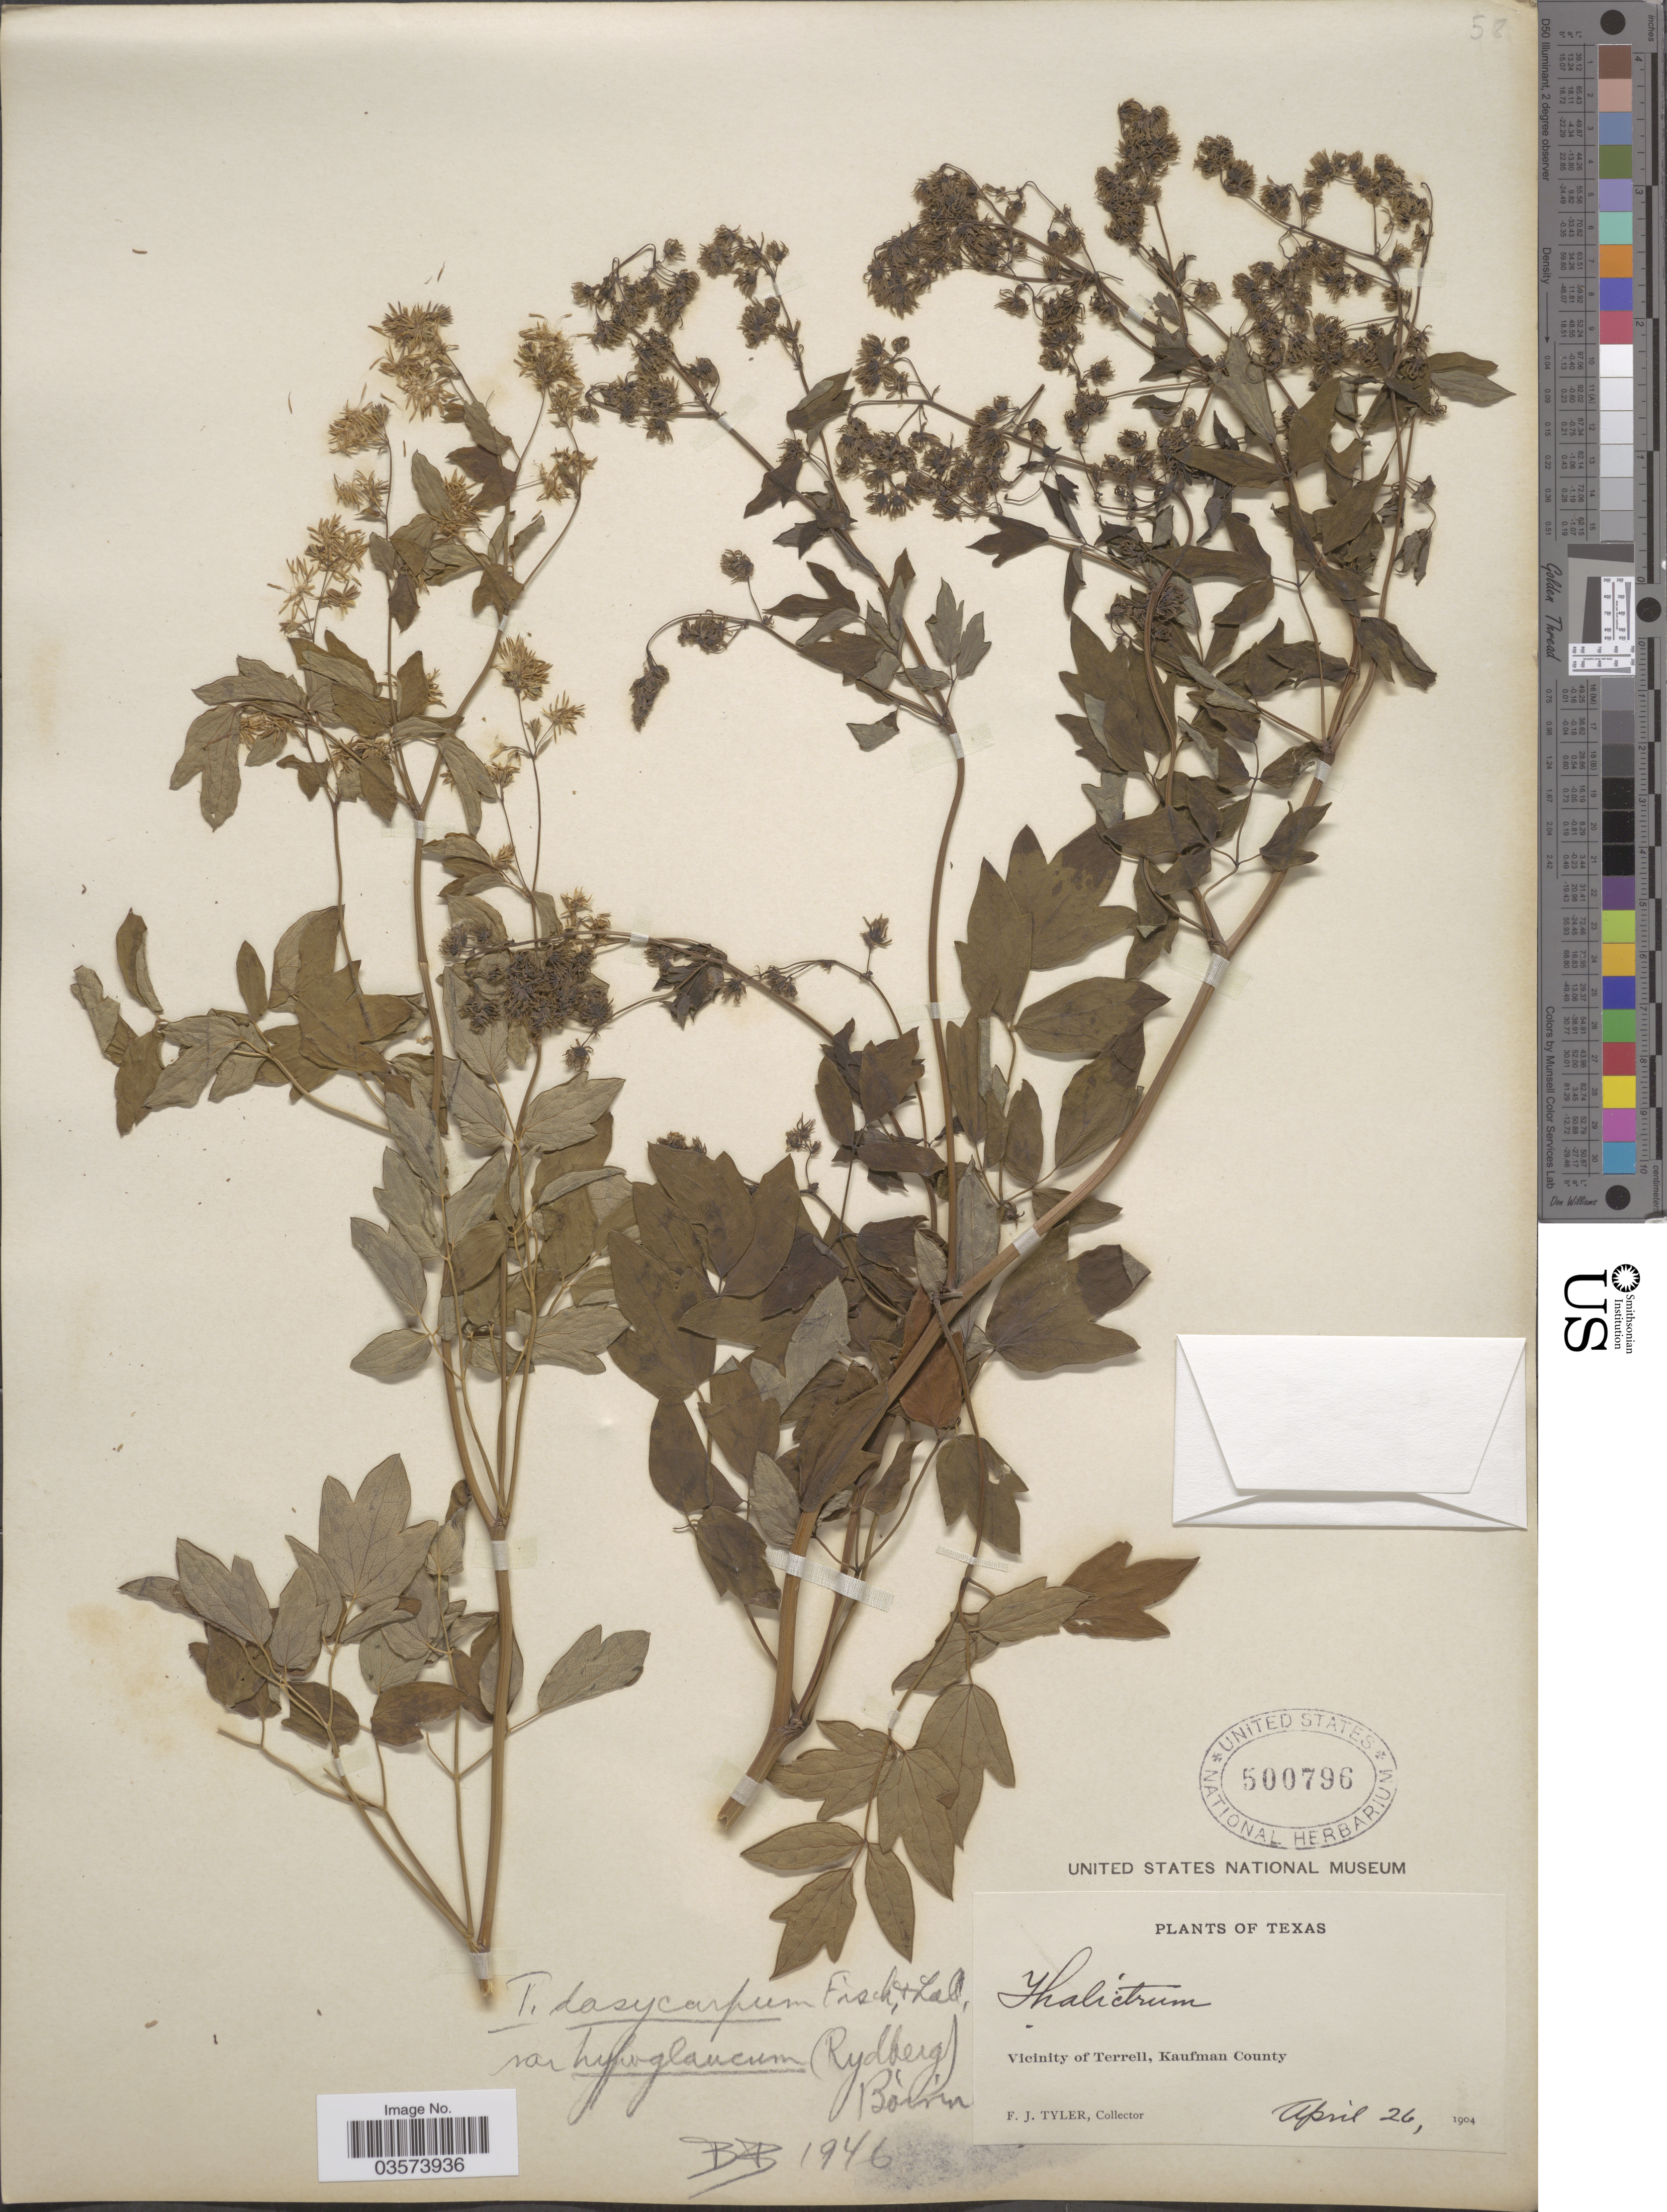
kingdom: Plantae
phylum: Tracheophyta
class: Magnoliopsida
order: Ranunculales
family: Ranunculaceae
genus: Thalictrum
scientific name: Thalictrum fendleri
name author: Engelm. ex A. Gray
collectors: F. Tyler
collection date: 1904-04-26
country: United States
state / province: Texas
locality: Vicinity of Terrel, Kaufman County.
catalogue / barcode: US 500796